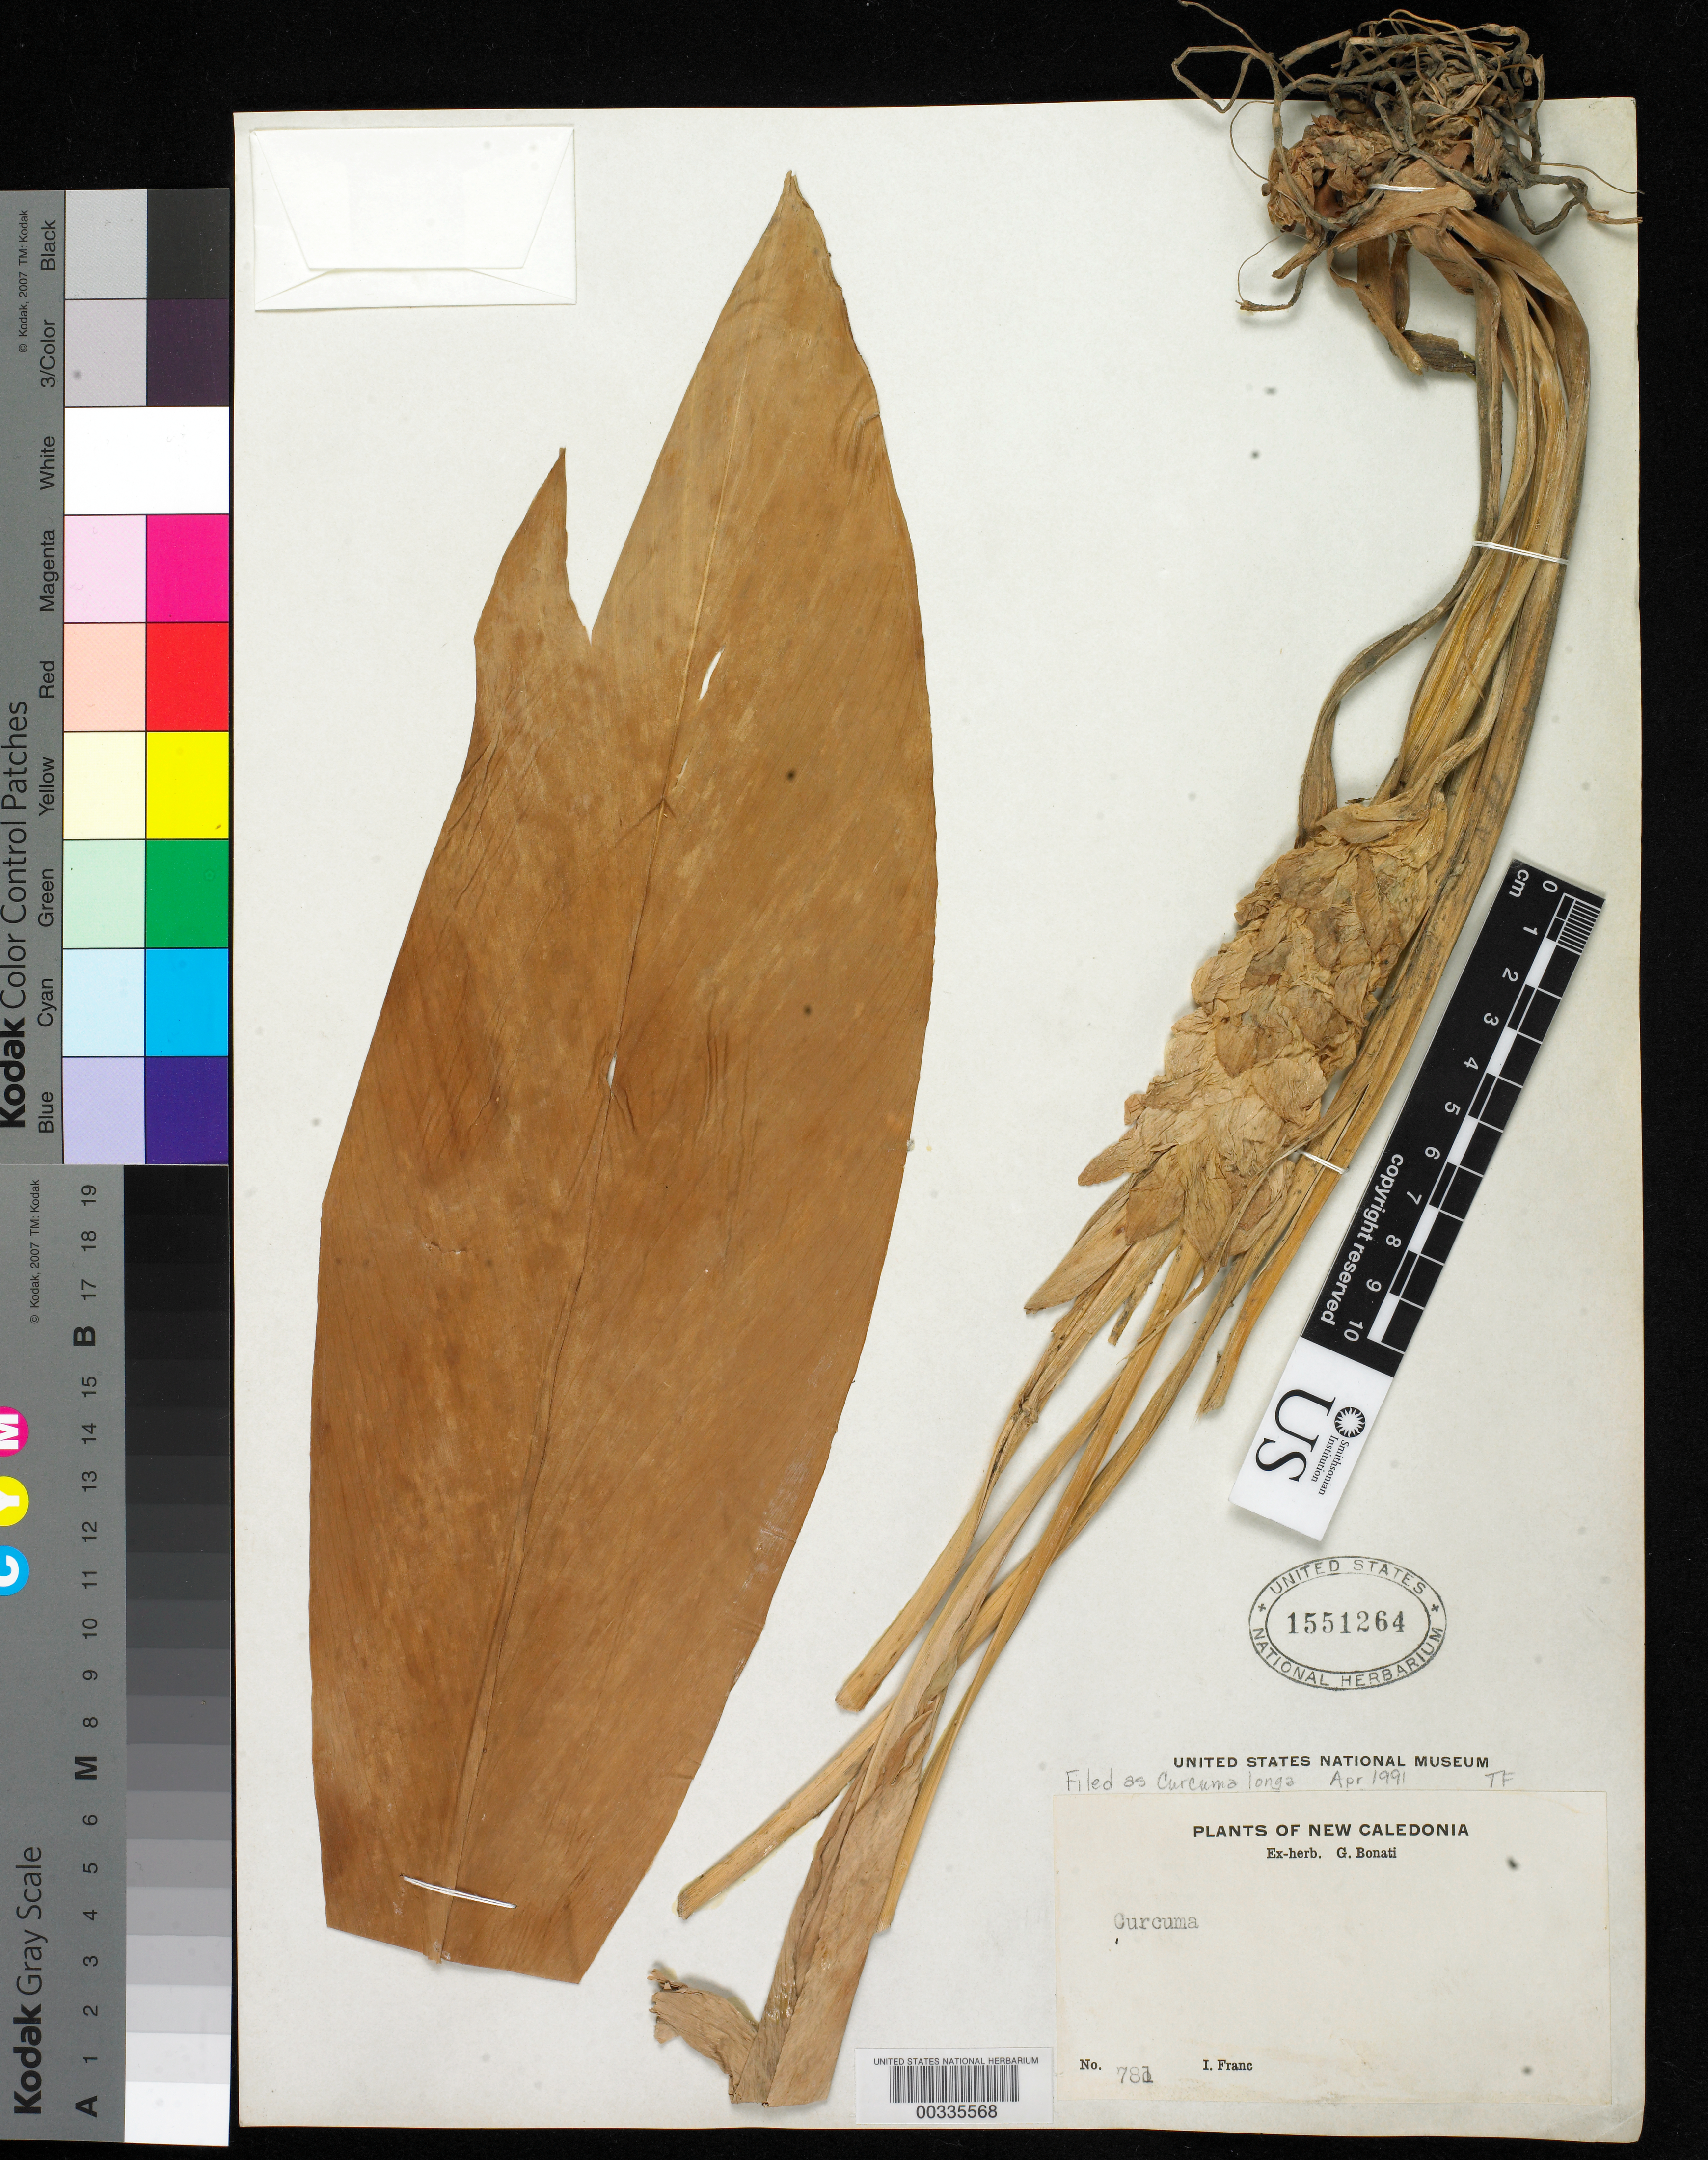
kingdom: Plantae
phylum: Tracheophyta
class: Liliopsida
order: Zingiberales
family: Zingiberaceae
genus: Curcuma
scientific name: Curcuma longa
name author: L.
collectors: I. Franc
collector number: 781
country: New Caledonia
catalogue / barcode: US 1551264